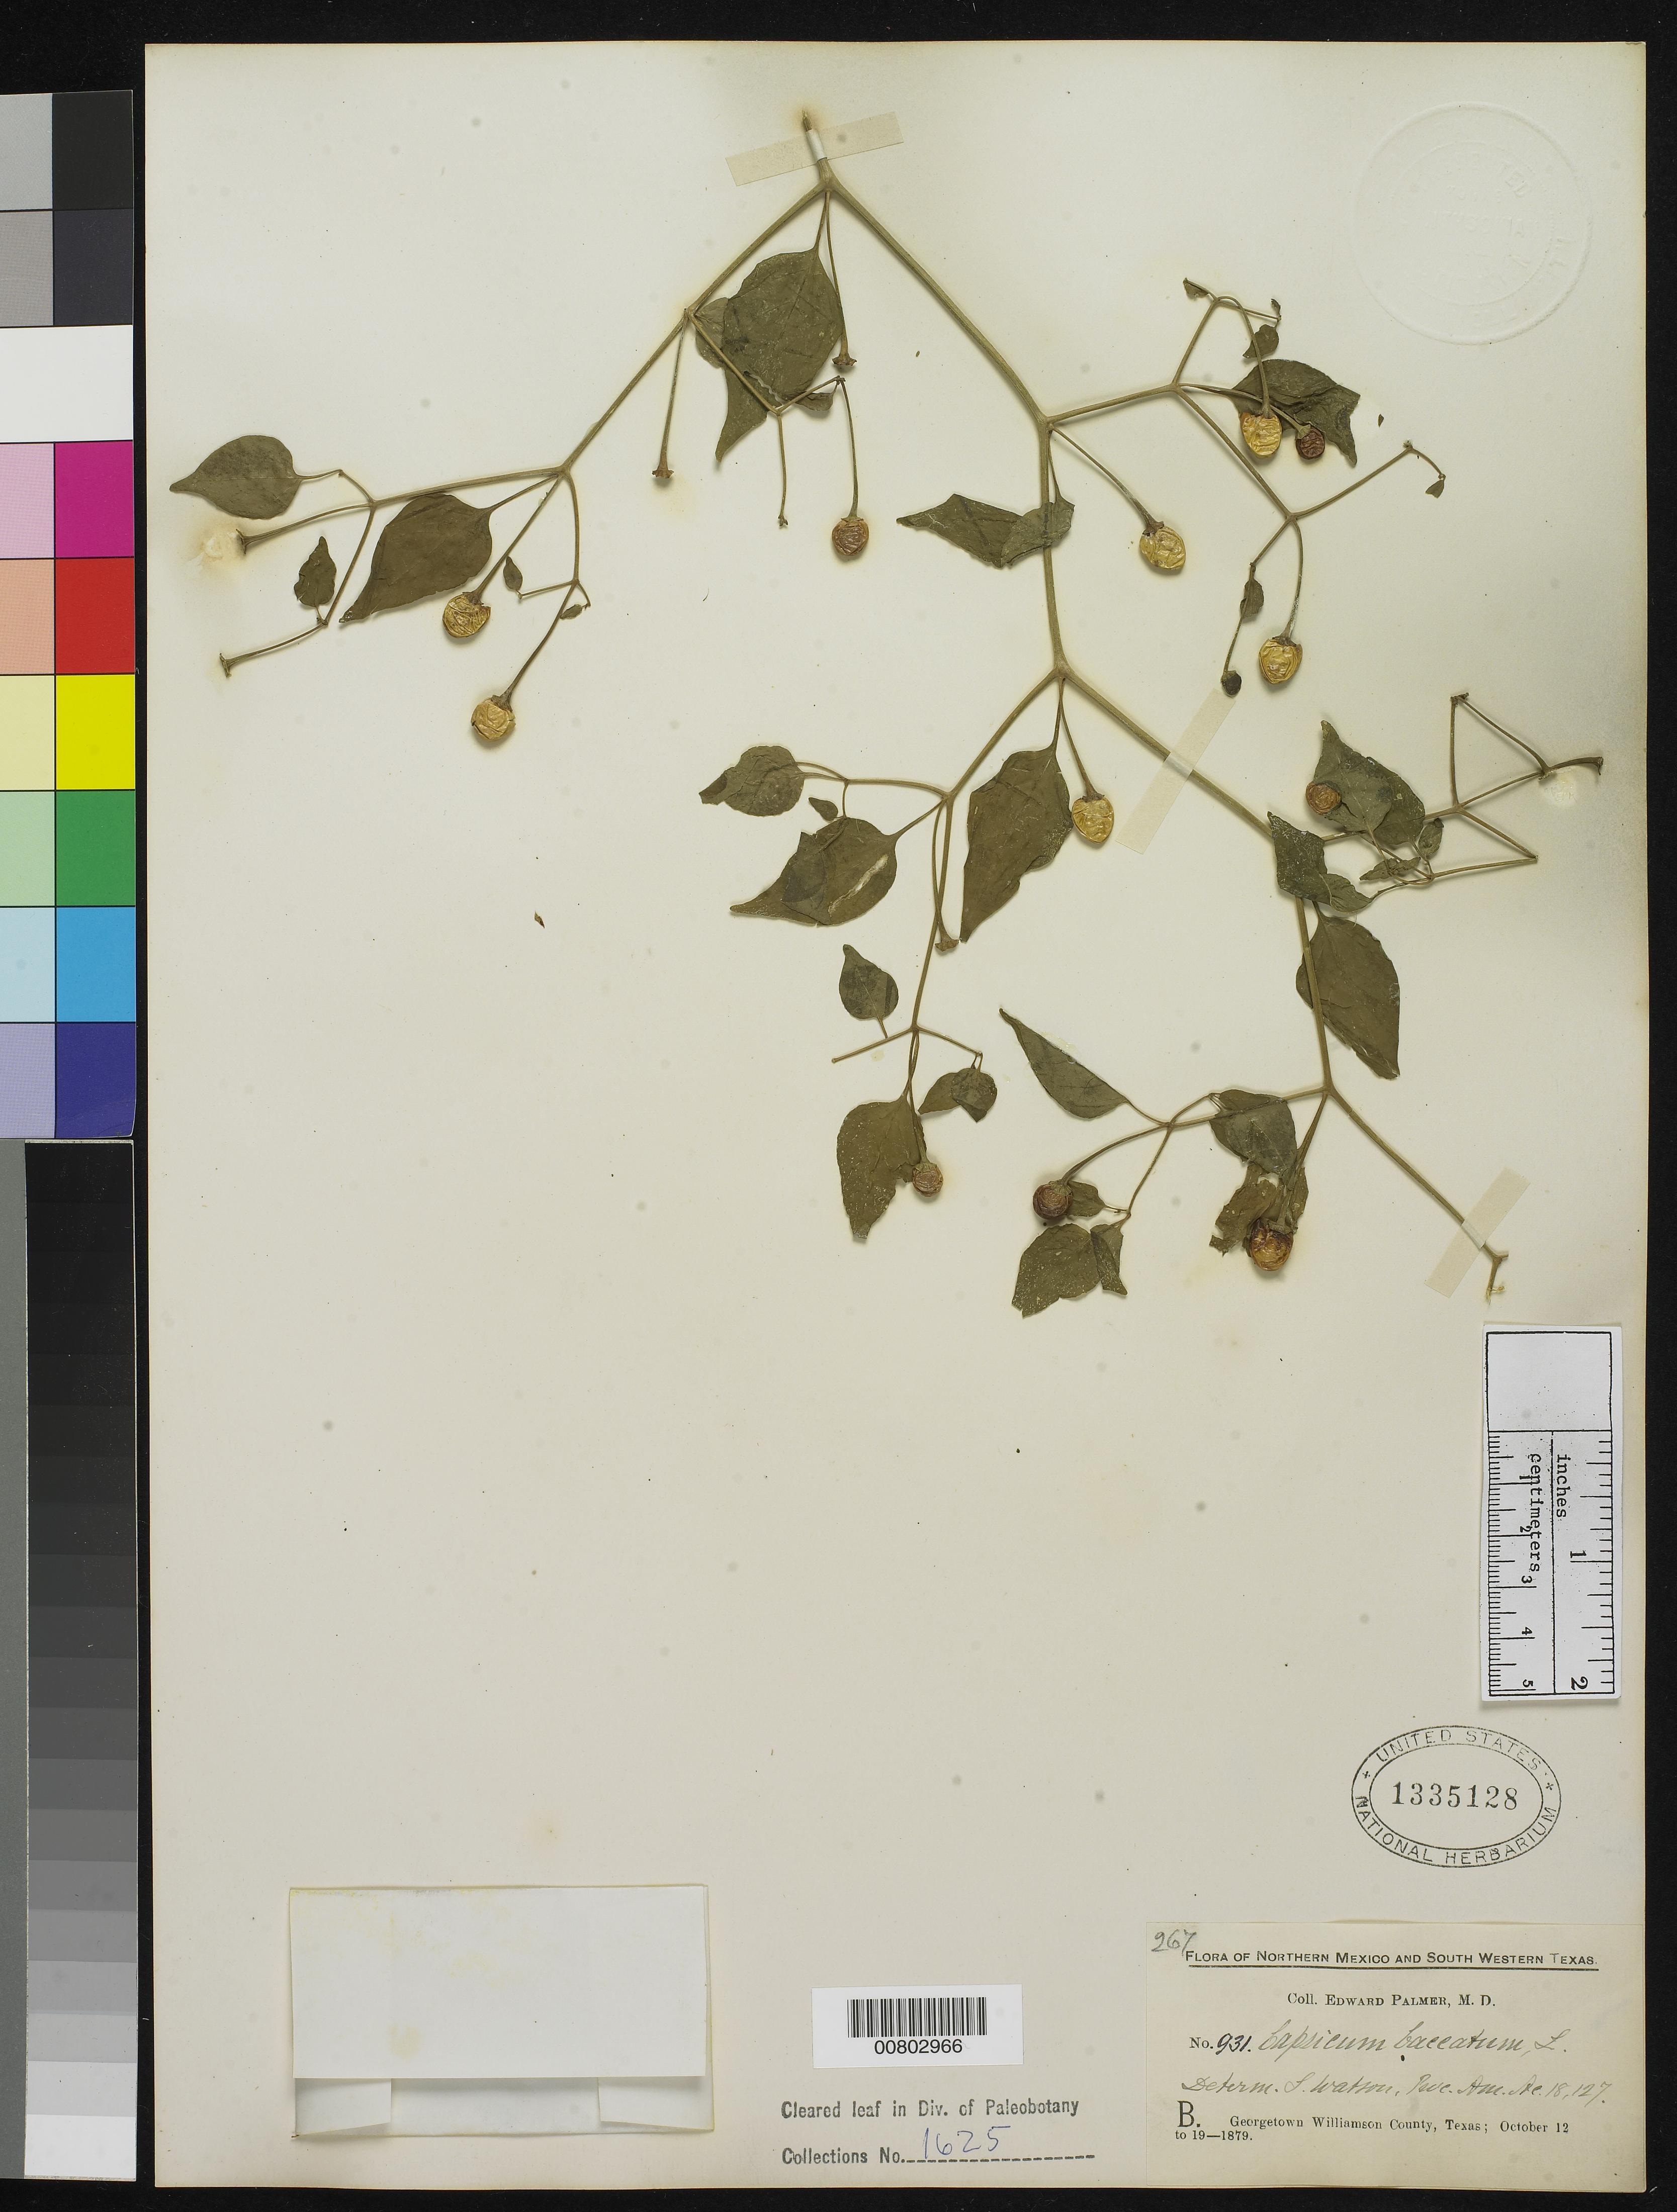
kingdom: Plantae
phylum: Tracheophyta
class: Magnoliopsida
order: Solanales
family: Solanaceae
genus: Capsicum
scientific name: Capsicum baccatum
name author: L.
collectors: E. Palmer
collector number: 931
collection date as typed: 12 Oct 1879 to 19 Oct 1879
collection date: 1879-10-12/1879-10-19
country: United States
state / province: Texas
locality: B. Georgetown, Williamson County, Texas.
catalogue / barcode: US 1335128